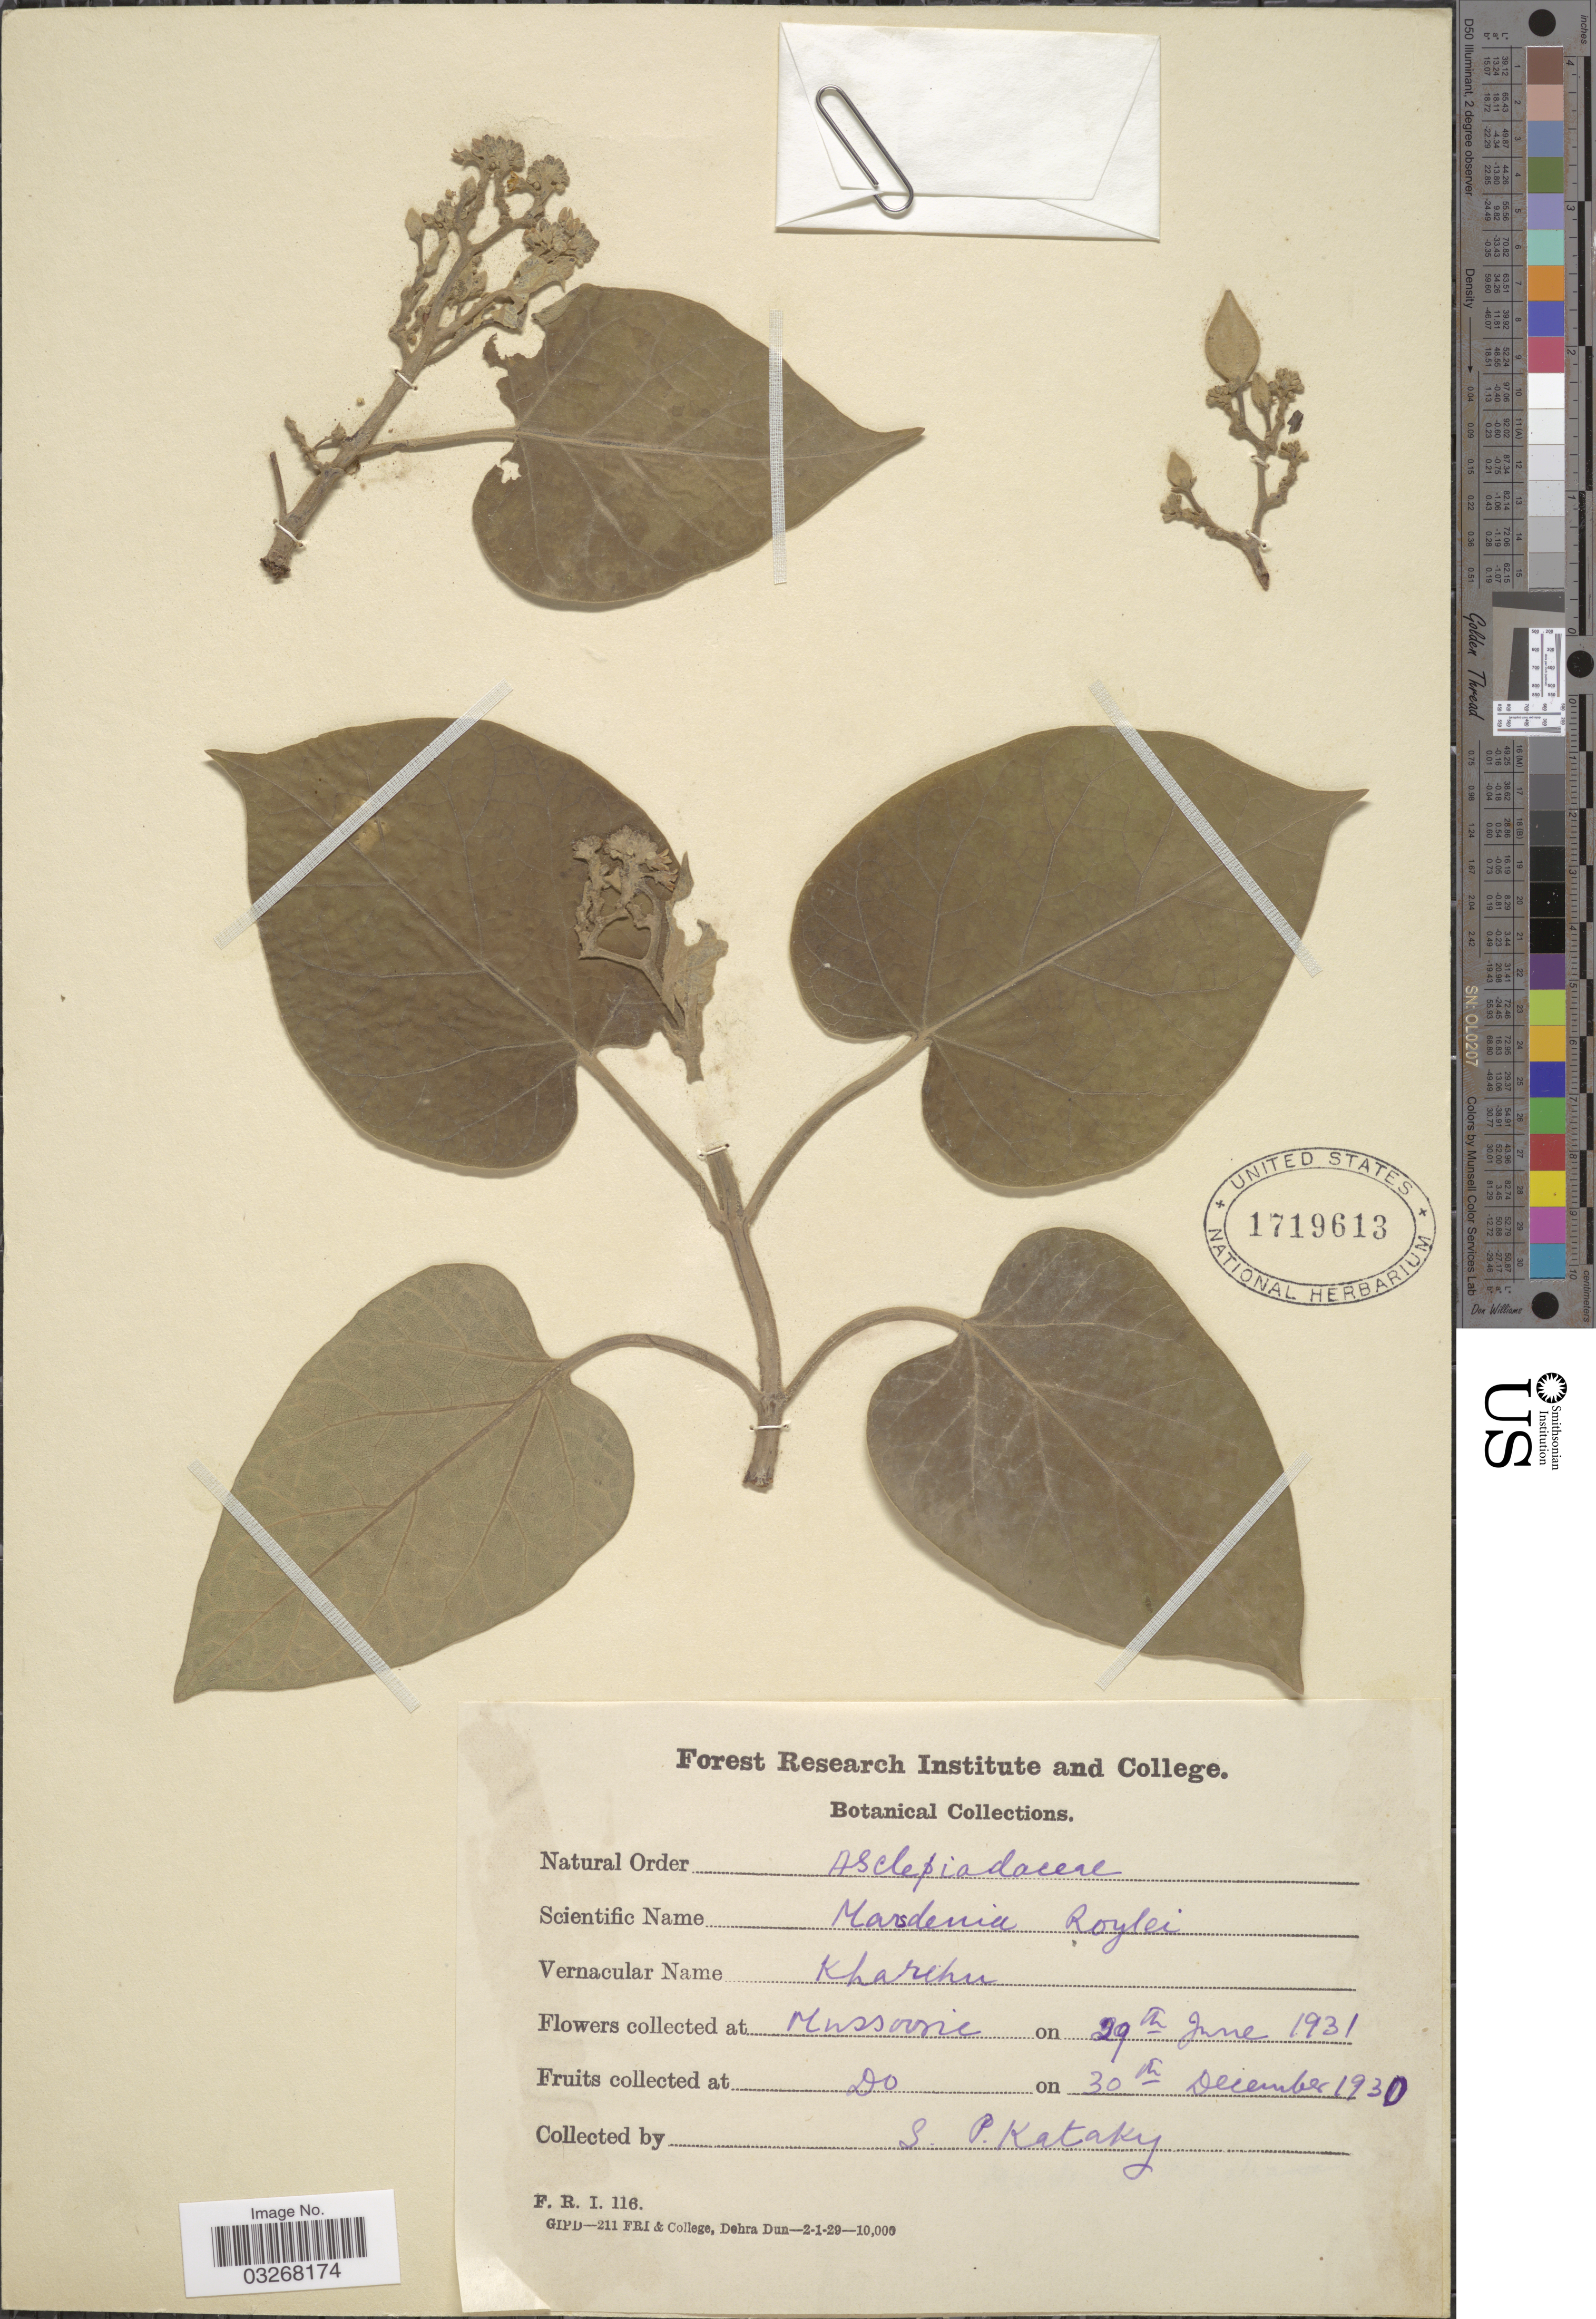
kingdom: Plantae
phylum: Tracheophyta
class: Magnoliopsida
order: Gentianales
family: Apocynaceae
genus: Marsdenia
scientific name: Marsdenia roylei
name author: Wight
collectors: S. Kataky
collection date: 1930-12-30/1931-06-29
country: India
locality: Mussoorie.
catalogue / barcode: US 1719613